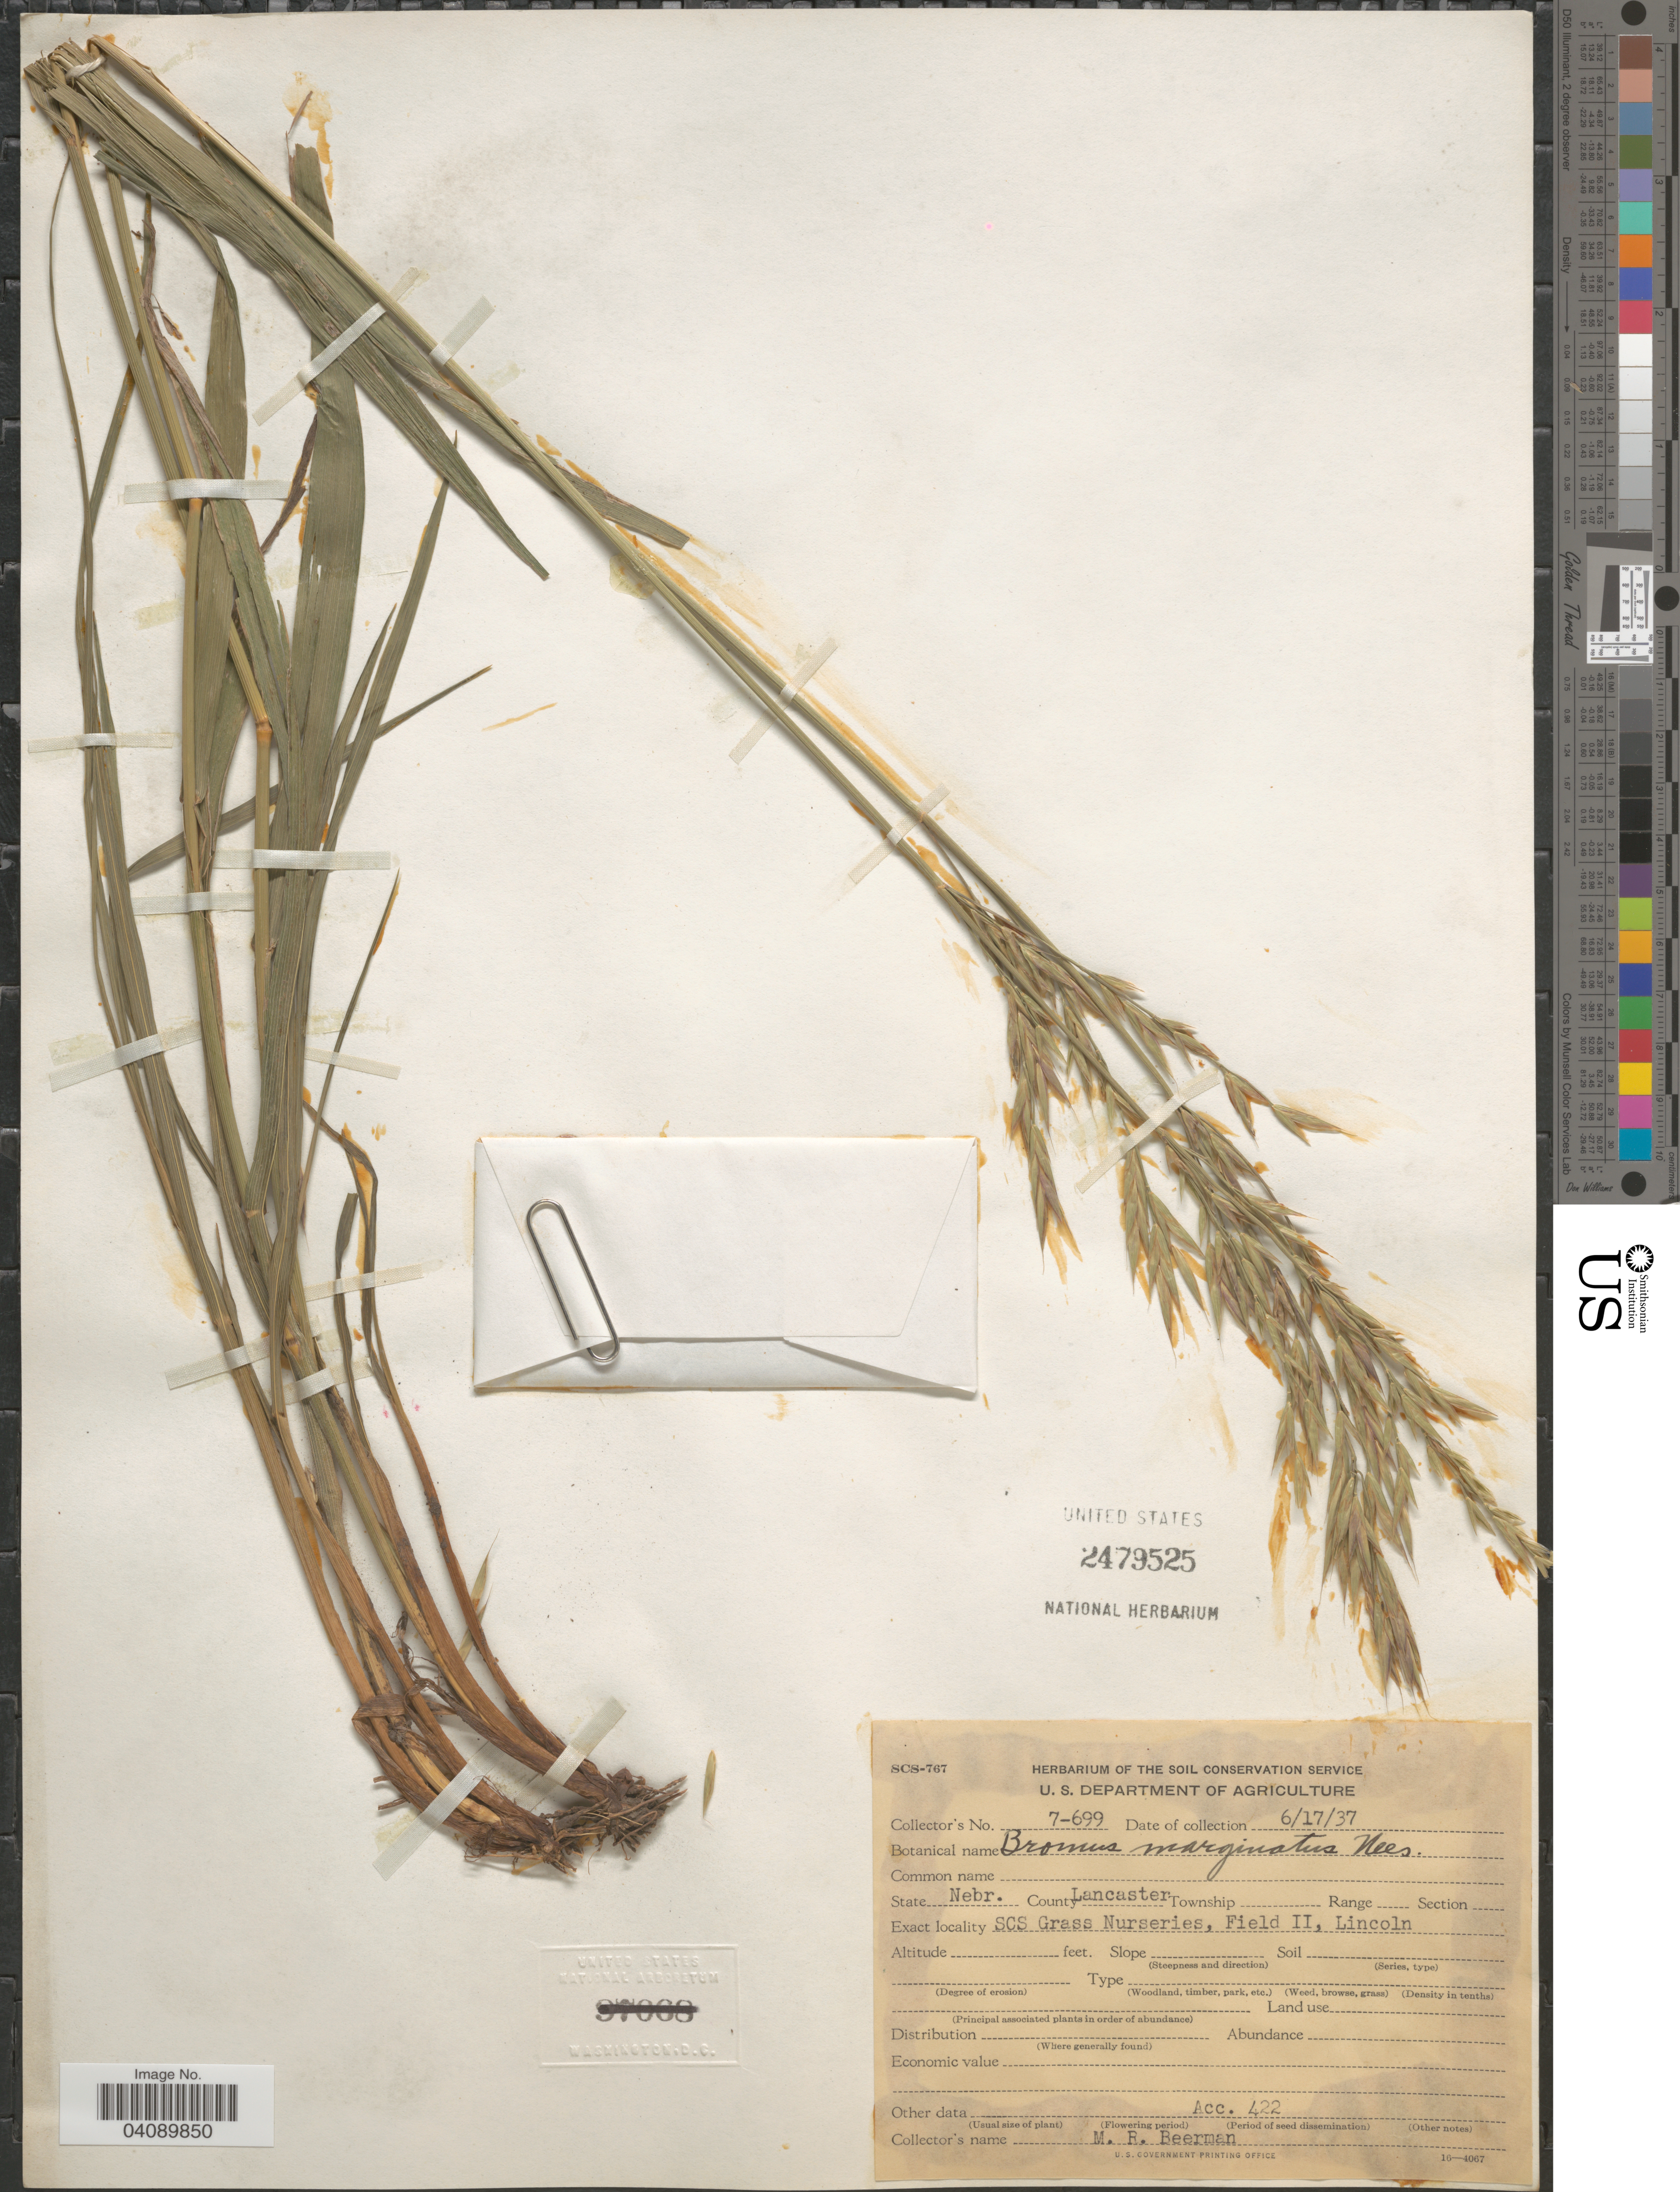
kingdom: Plantae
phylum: Tracheophyta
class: Liliopsida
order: Poales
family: Poaceae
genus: Bromus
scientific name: Bromus marginatus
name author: Nees ex Steud.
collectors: M. Beerman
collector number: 7-699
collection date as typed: Transcribed d/m/y: 17/6/37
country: United States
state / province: Nebraska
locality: County Lancaster. SCS Grass Nurseries, Field II, Lincoln.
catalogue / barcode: US 2479525